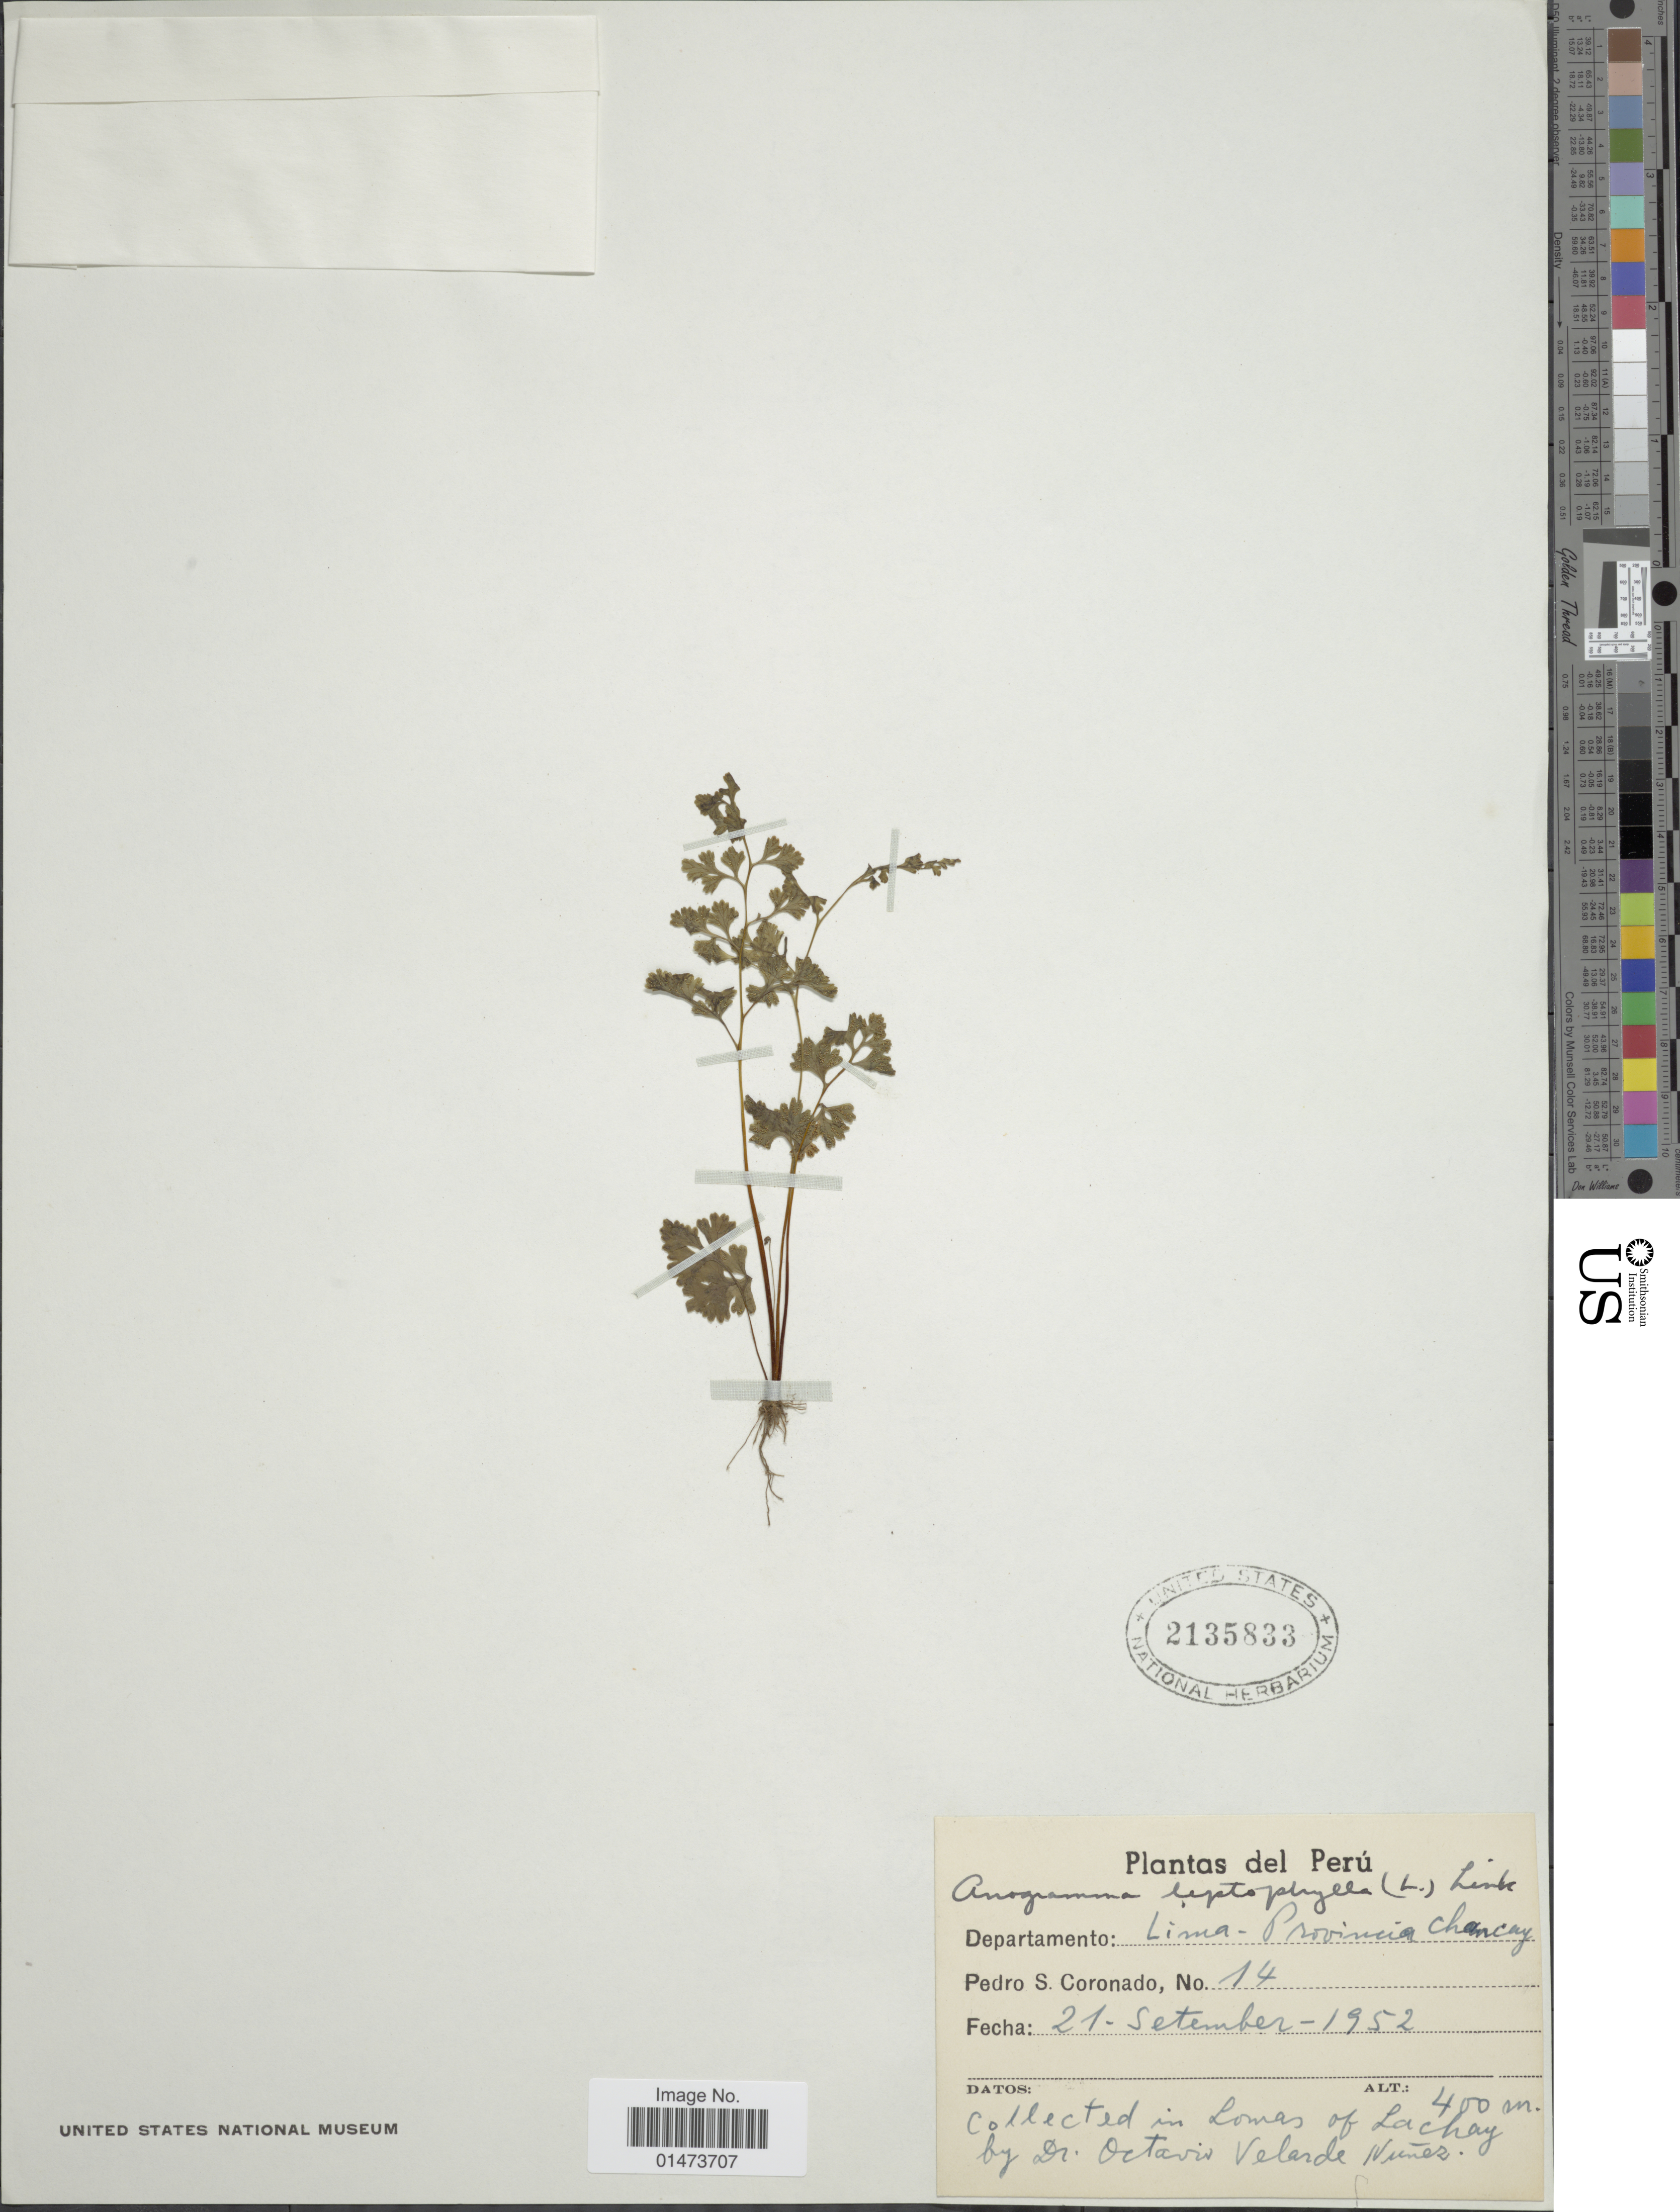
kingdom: Plantae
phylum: Tracheophyta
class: Polypodiopsida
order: Polypodiales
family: Pteridaceae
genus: Anogramma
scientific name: Anogramma leptophylla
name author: (L.) Link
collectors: O. Nuñez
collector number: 14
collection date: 1952-09-21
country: Peru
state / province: Lima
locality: Prov. Chancay, in Lomas of Lachay.Departamento Lima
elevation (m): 400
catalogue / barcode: US 2135833